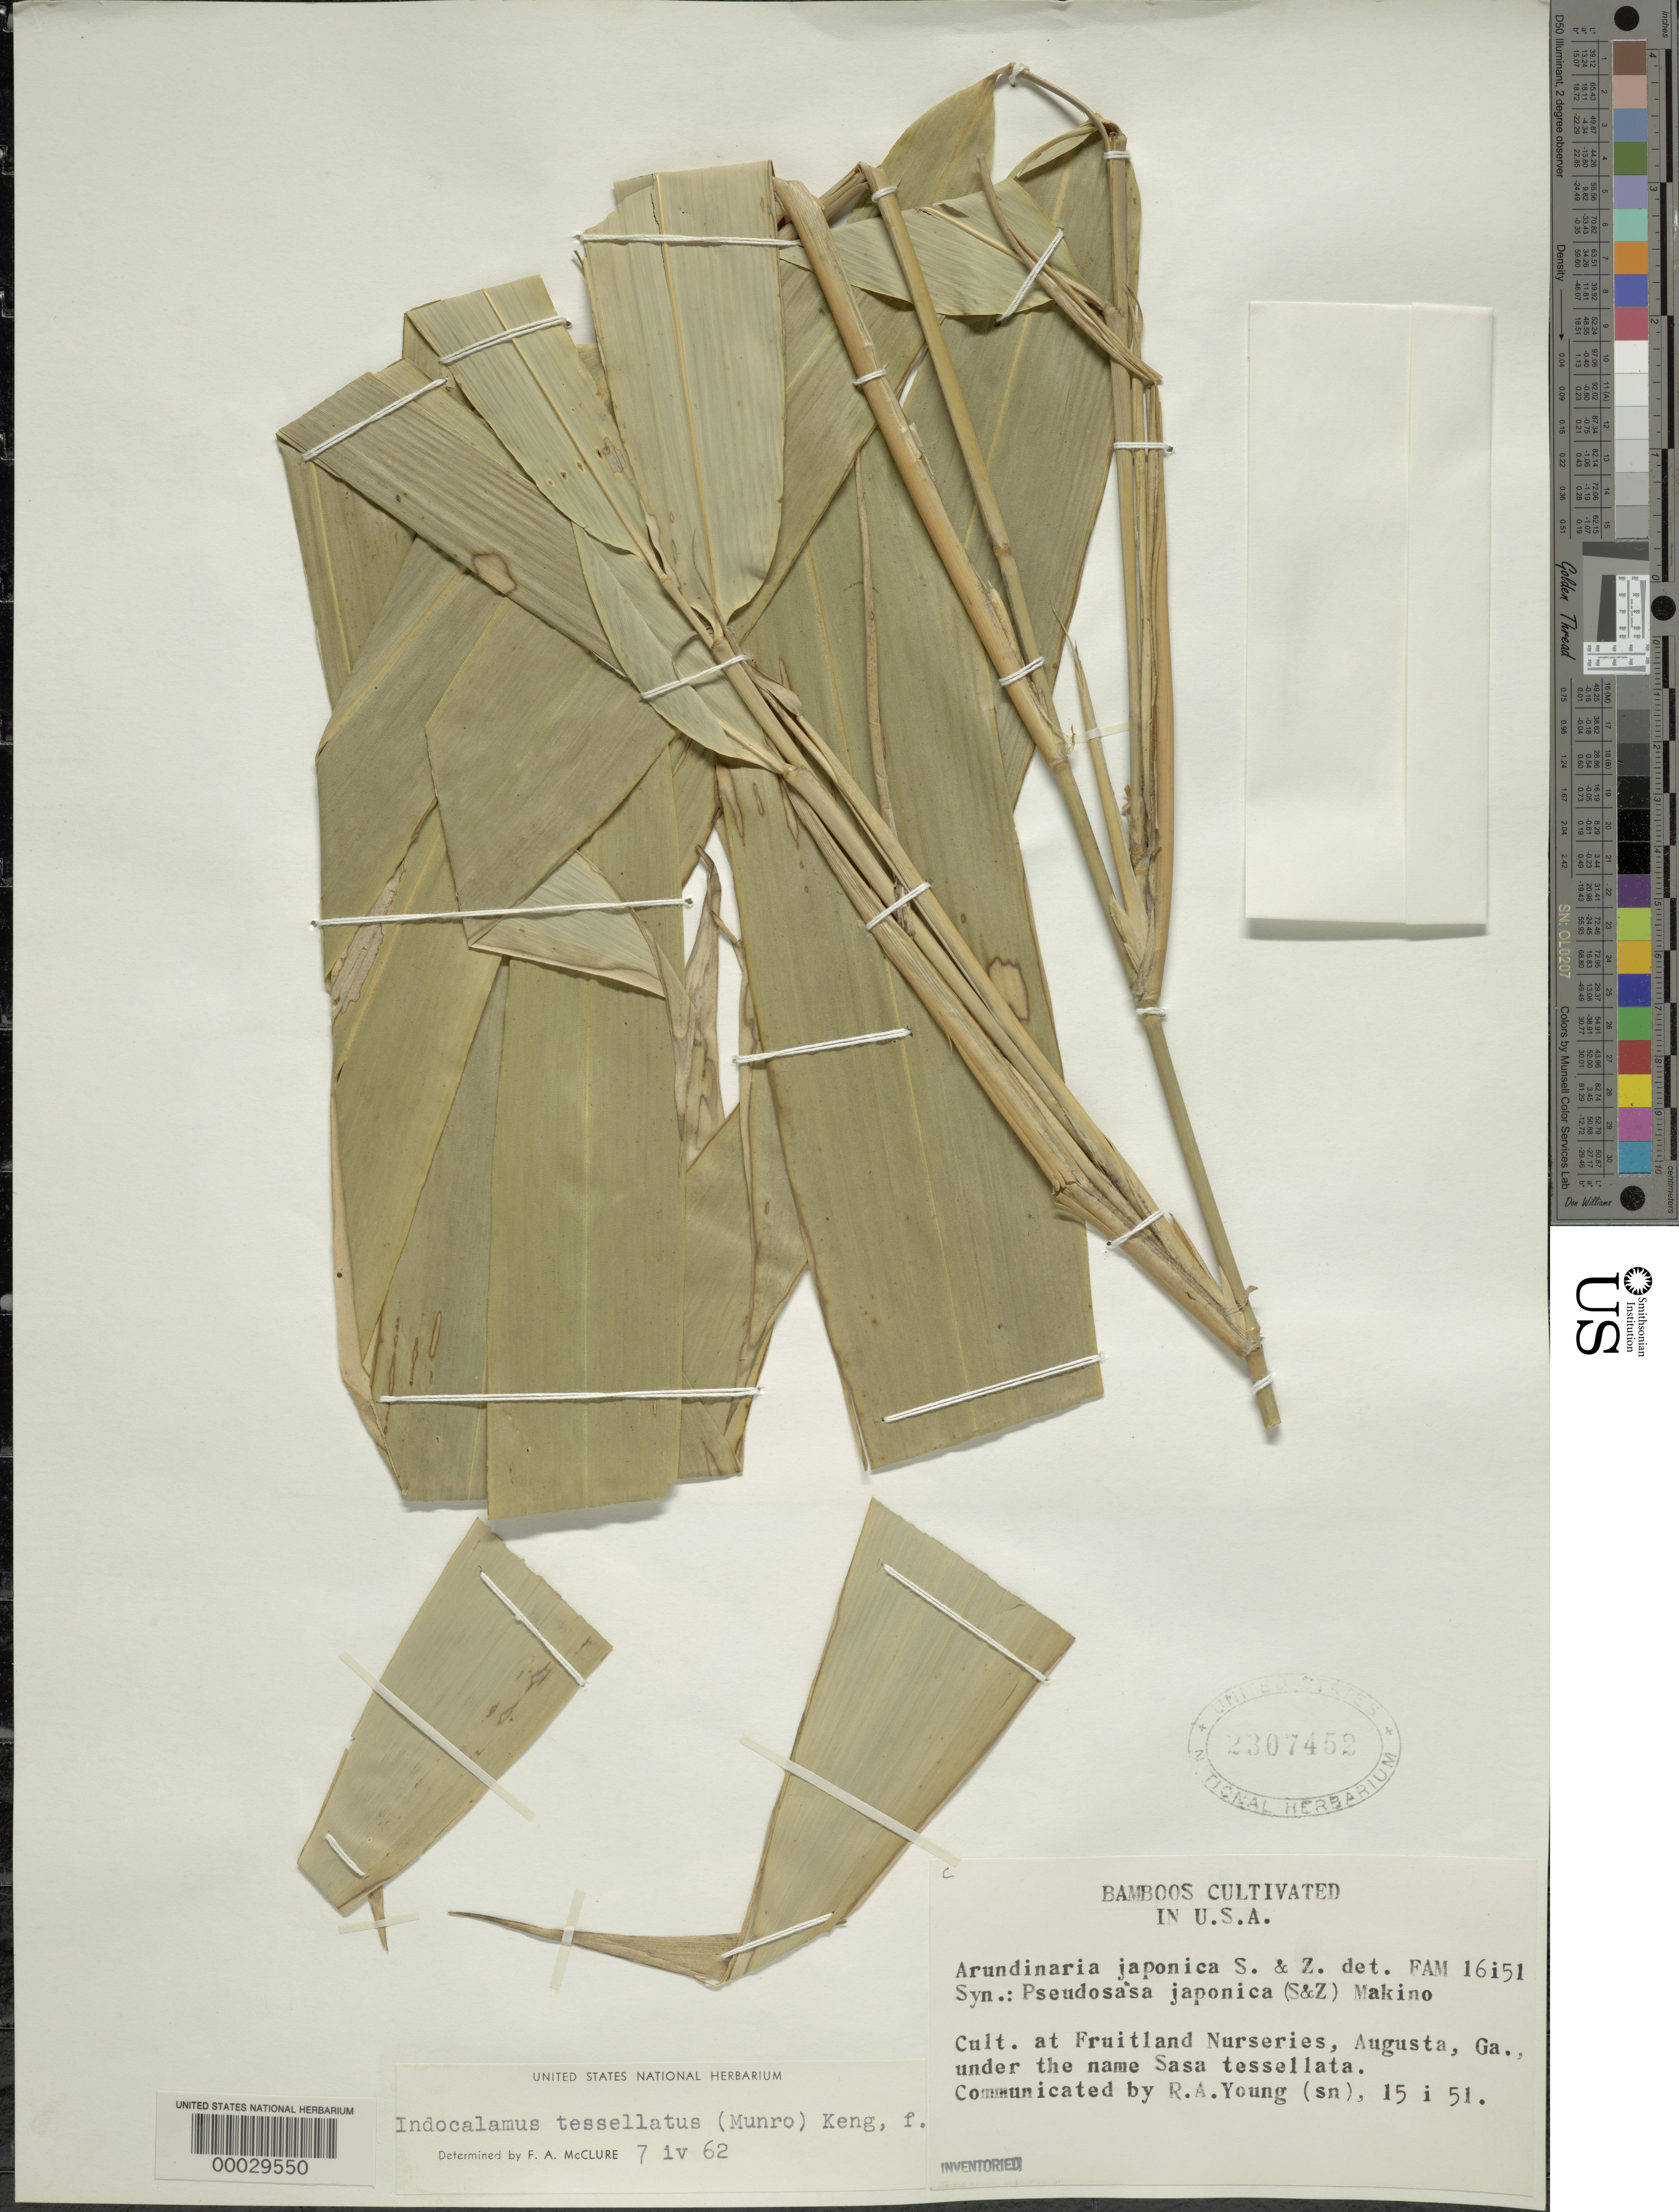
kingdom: Plantae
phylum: Tracheophyta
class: Liliopsida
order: Poales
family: Poaceae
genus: Indocalamus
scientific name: Indocalamus tessellatus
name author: (Munro) Keng f.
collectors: R. A. Young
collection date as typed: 15 Jan 1951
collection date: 1951-01-15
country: United States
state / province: Georgia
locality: Fruitland nurseries, augusta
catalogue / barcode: US 2307452